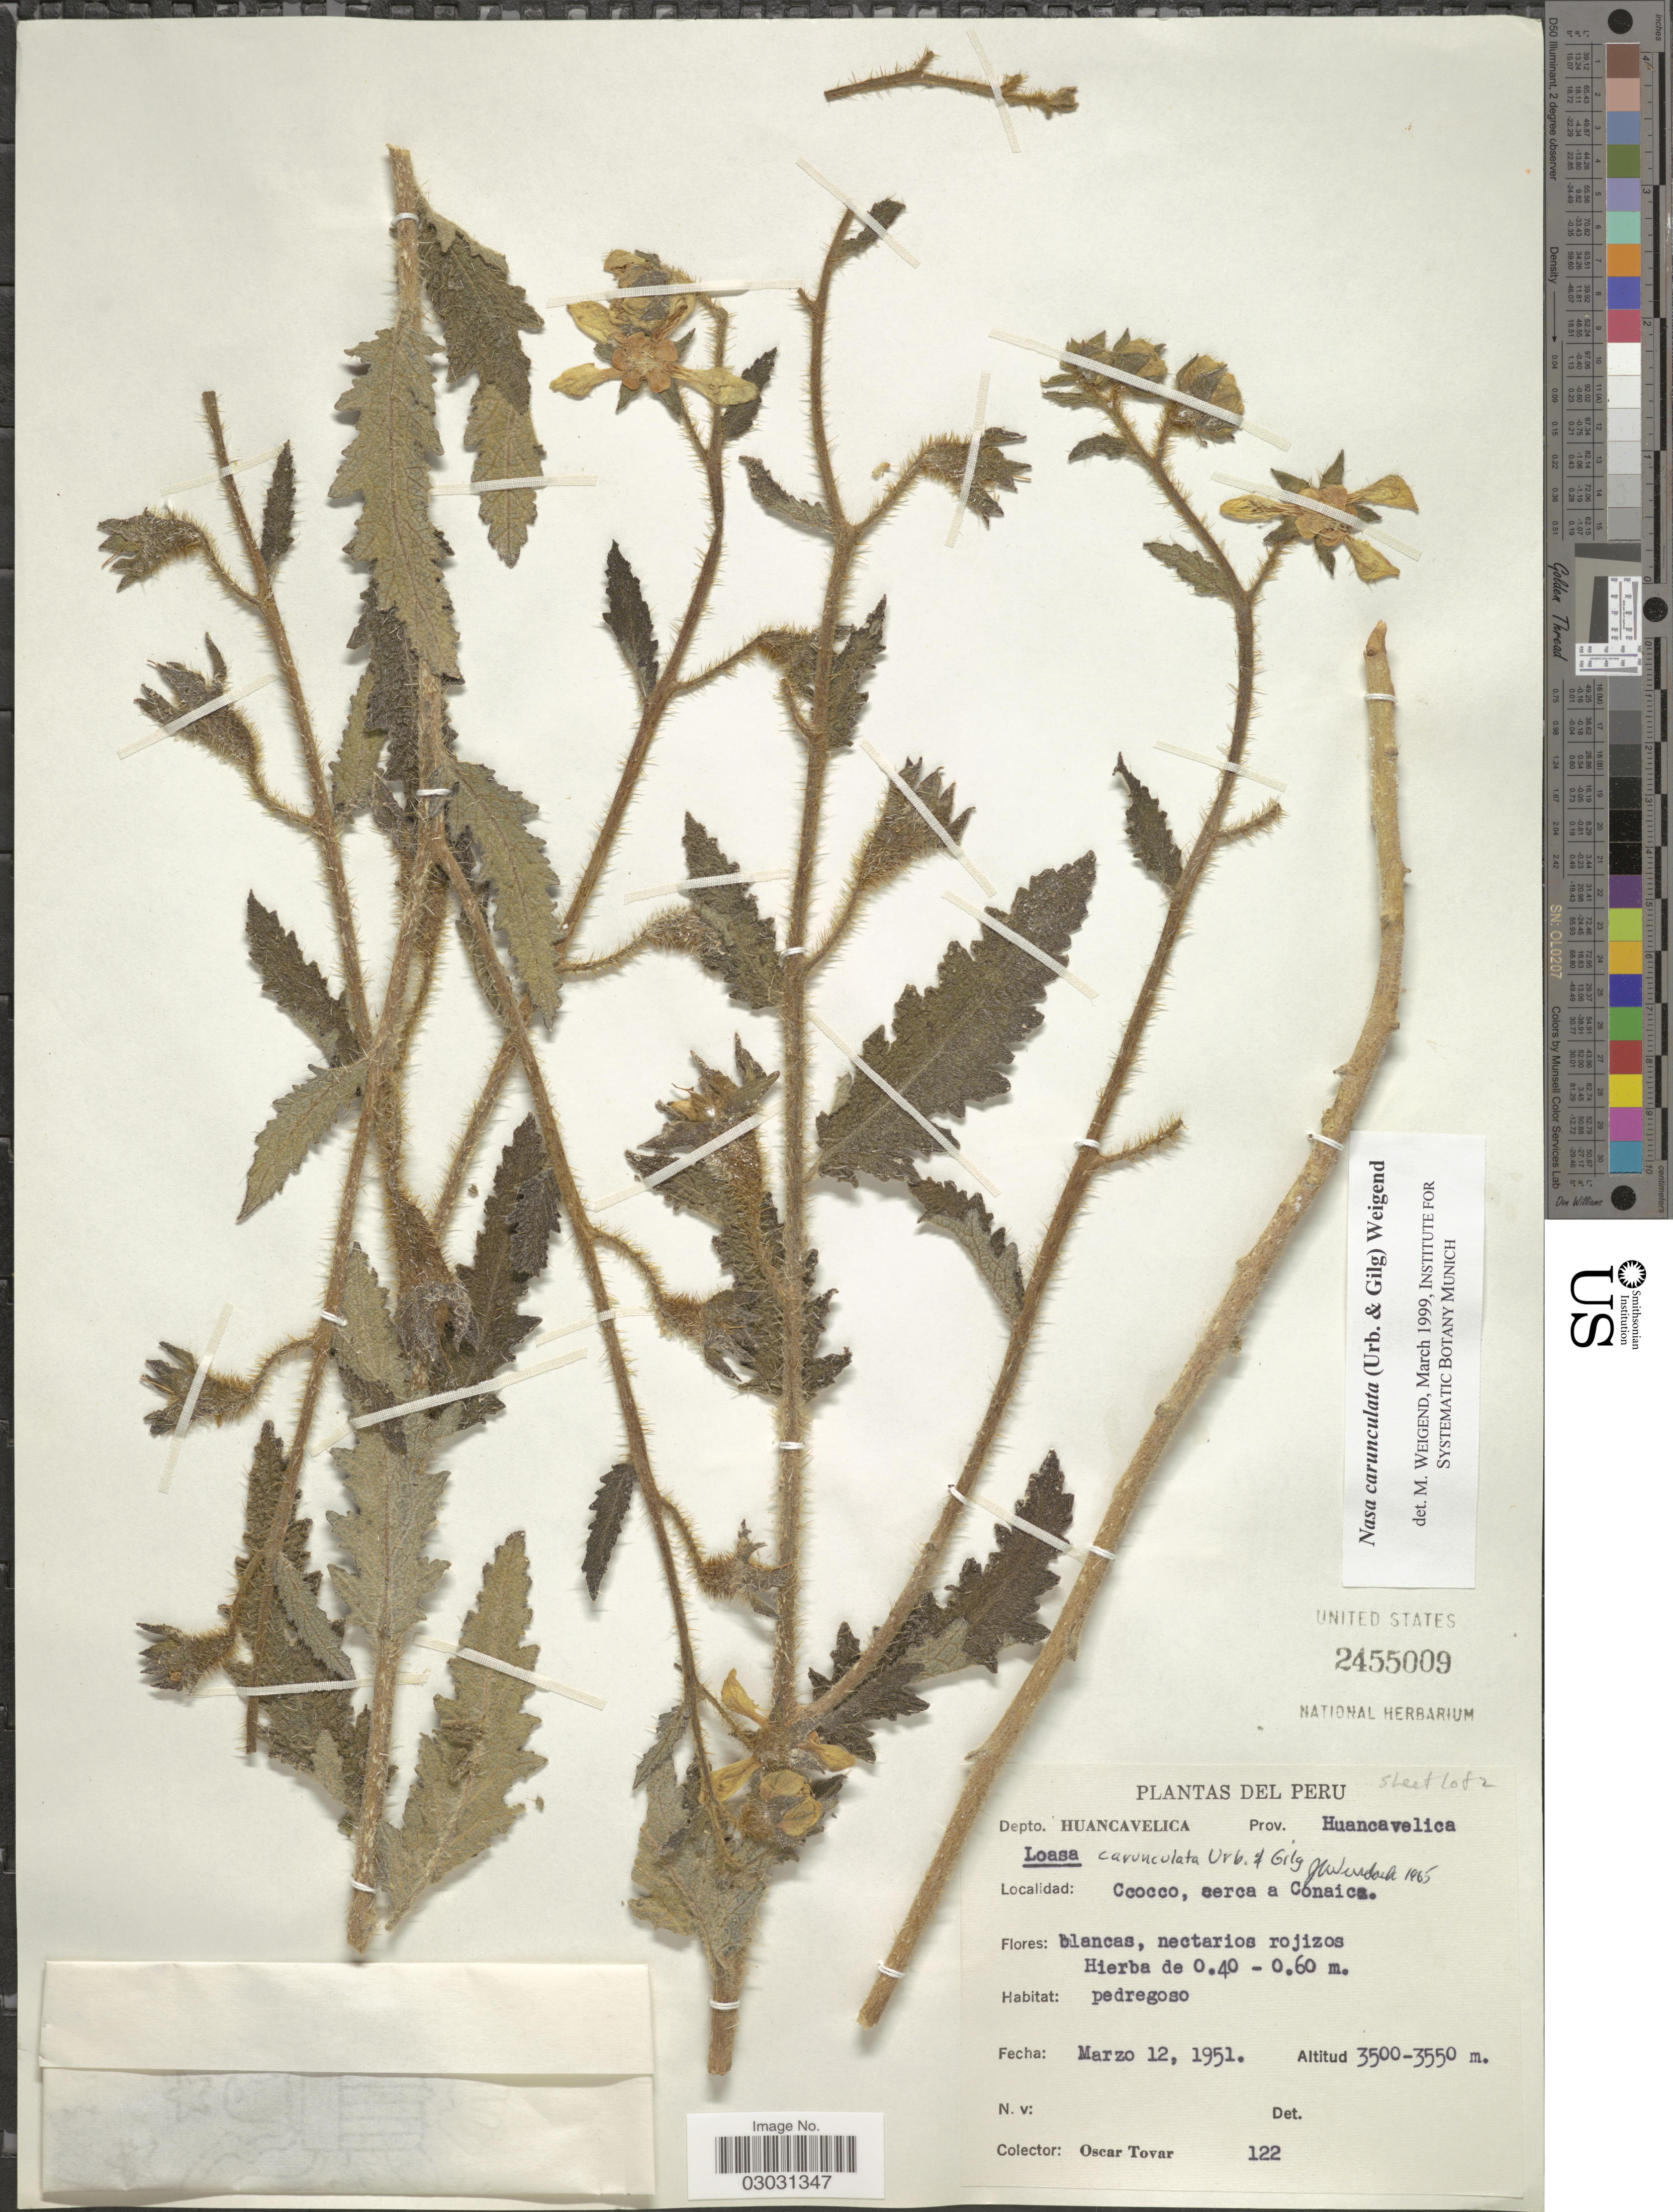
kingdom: Plantae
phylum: Tracheophyta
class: Magnoliopsida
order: Cornales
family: Loasaceae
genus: Nasa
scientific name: Nasa carunculata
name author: (Urb. & Gilg) Weigend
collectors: Ó. Tovar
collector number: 122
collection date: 1951-03-12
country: Peru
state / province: Huancavelica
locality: Depto. Huancavelica. Ccocco, cerca a Conaica.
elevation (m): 3500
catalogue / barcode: US 2455009